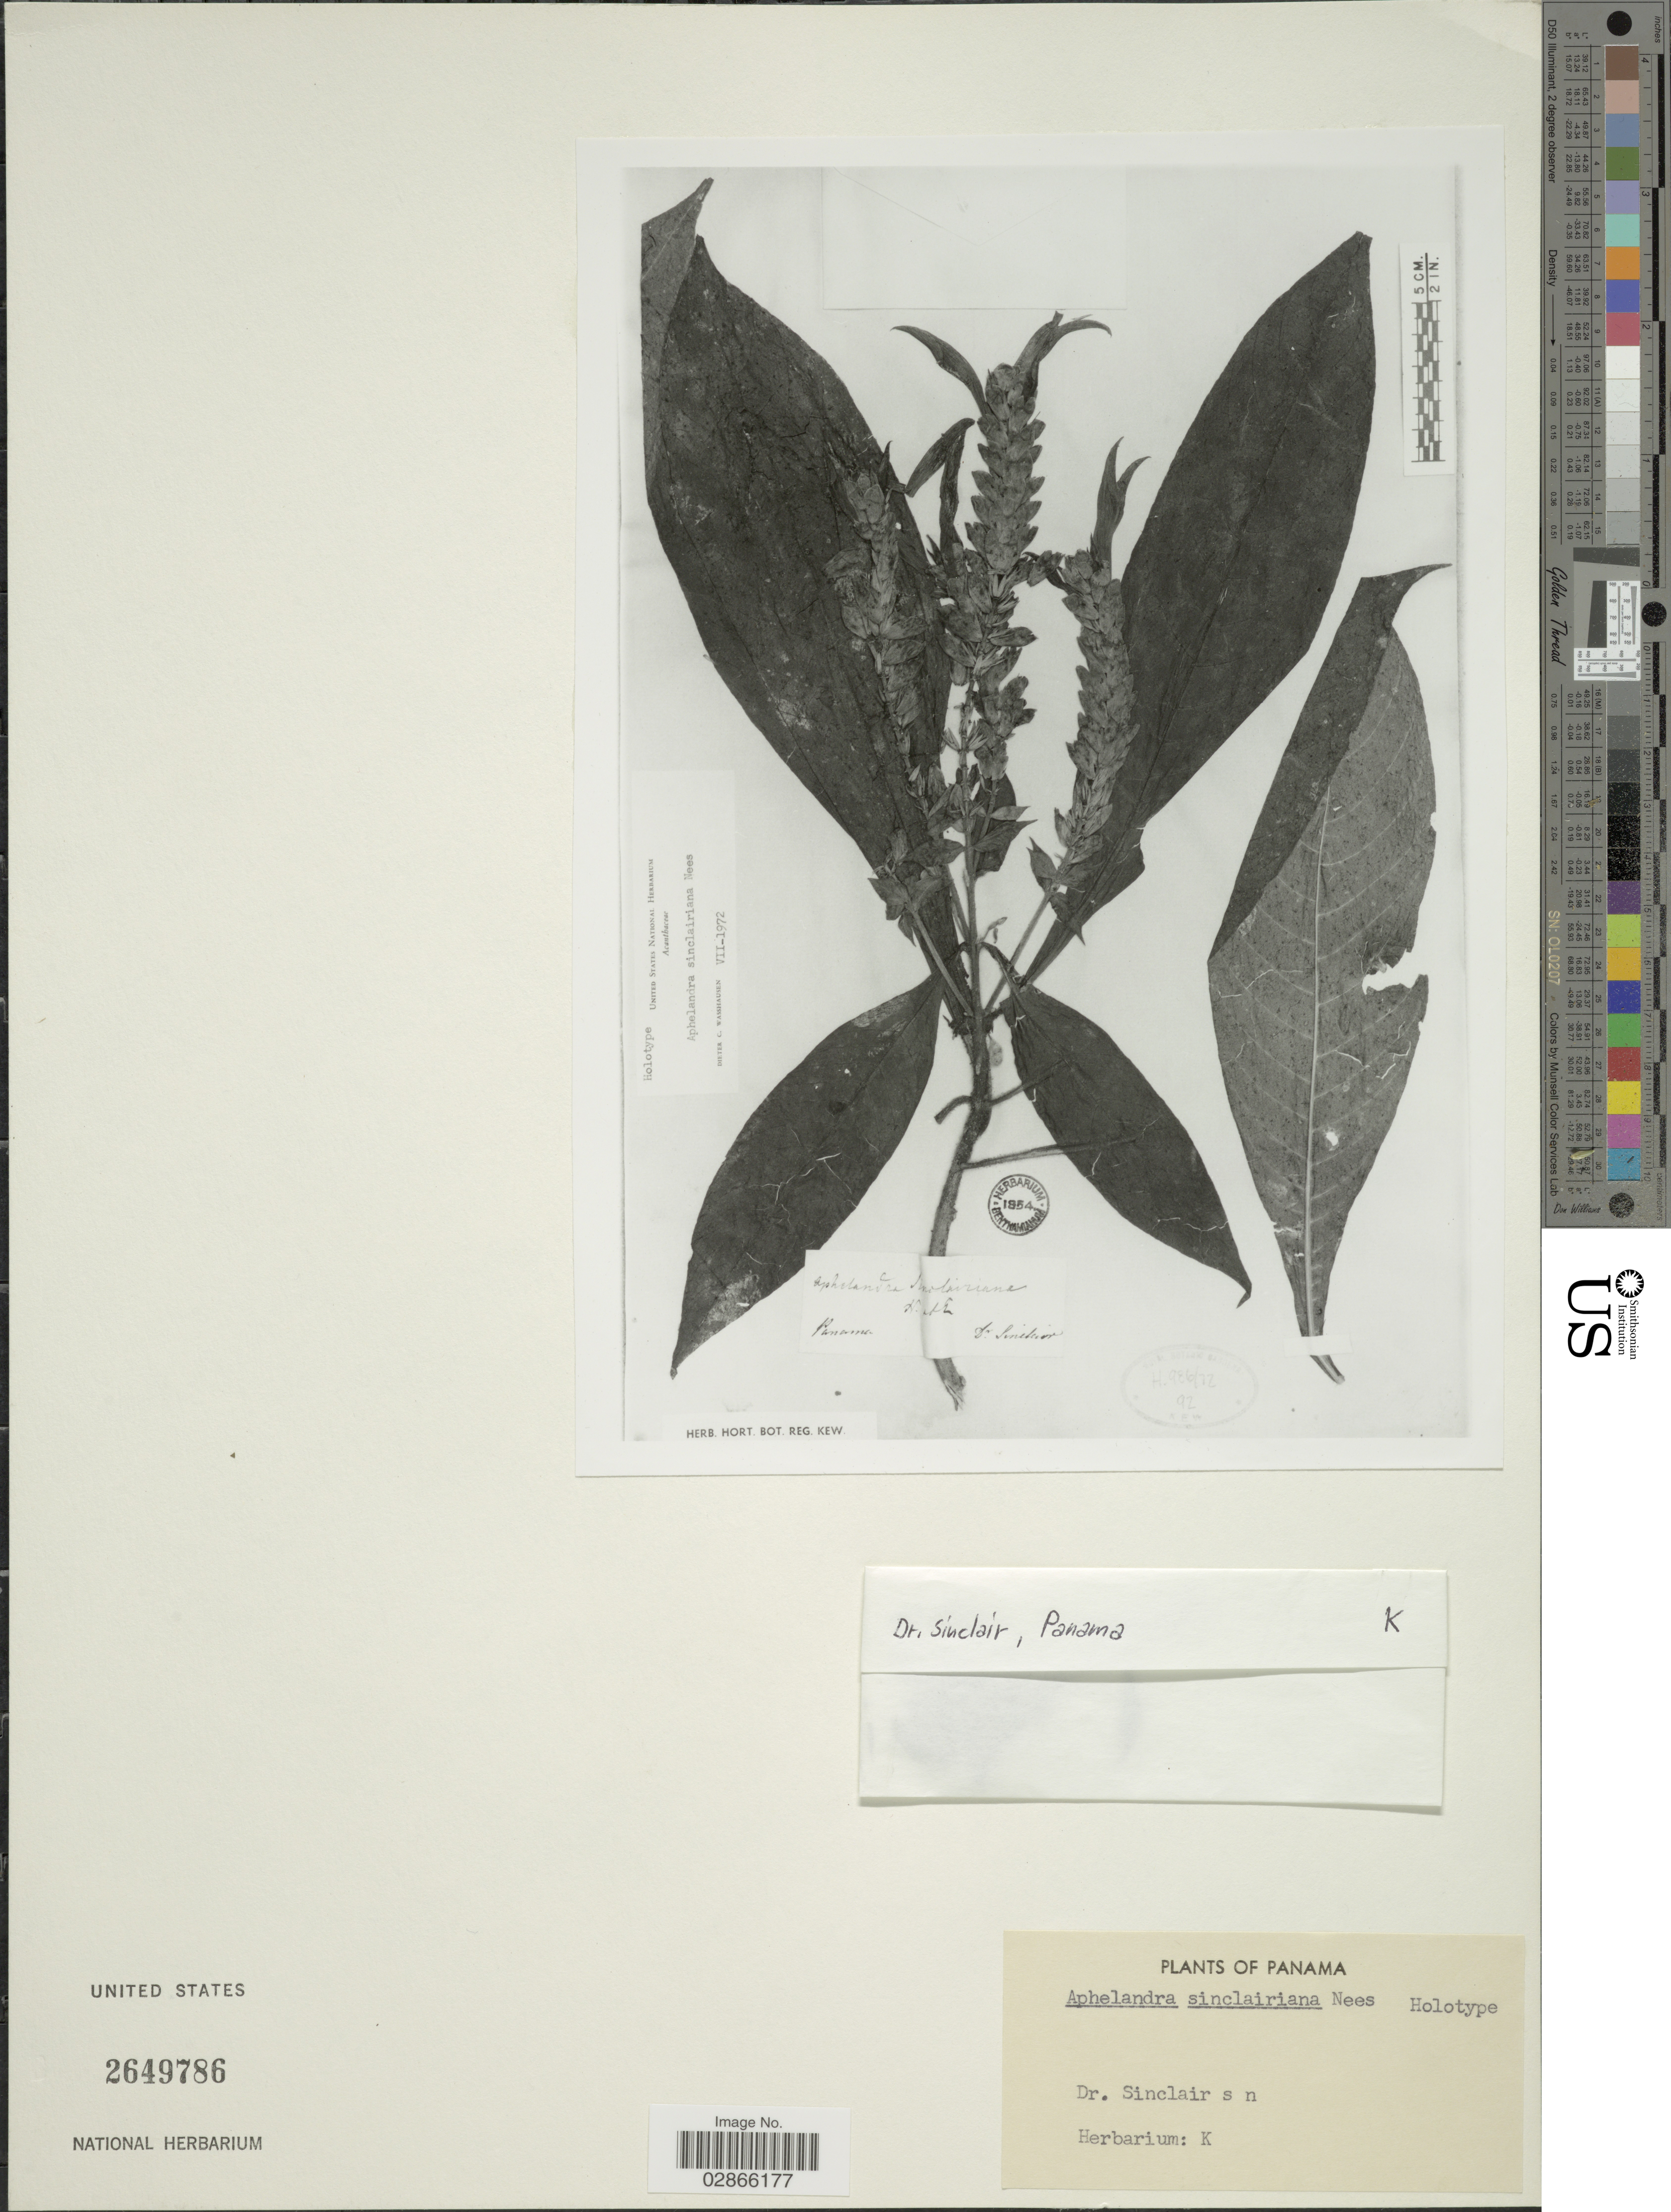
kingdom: Plantae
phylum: Tracheophyta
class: Magnoliopsida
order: Lamiales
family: Acanthaceae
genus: Aphelandra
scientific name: Aphelandra sinclairiana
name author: Nees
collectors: -- Sinclair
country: Panama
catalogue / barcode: US 2649786